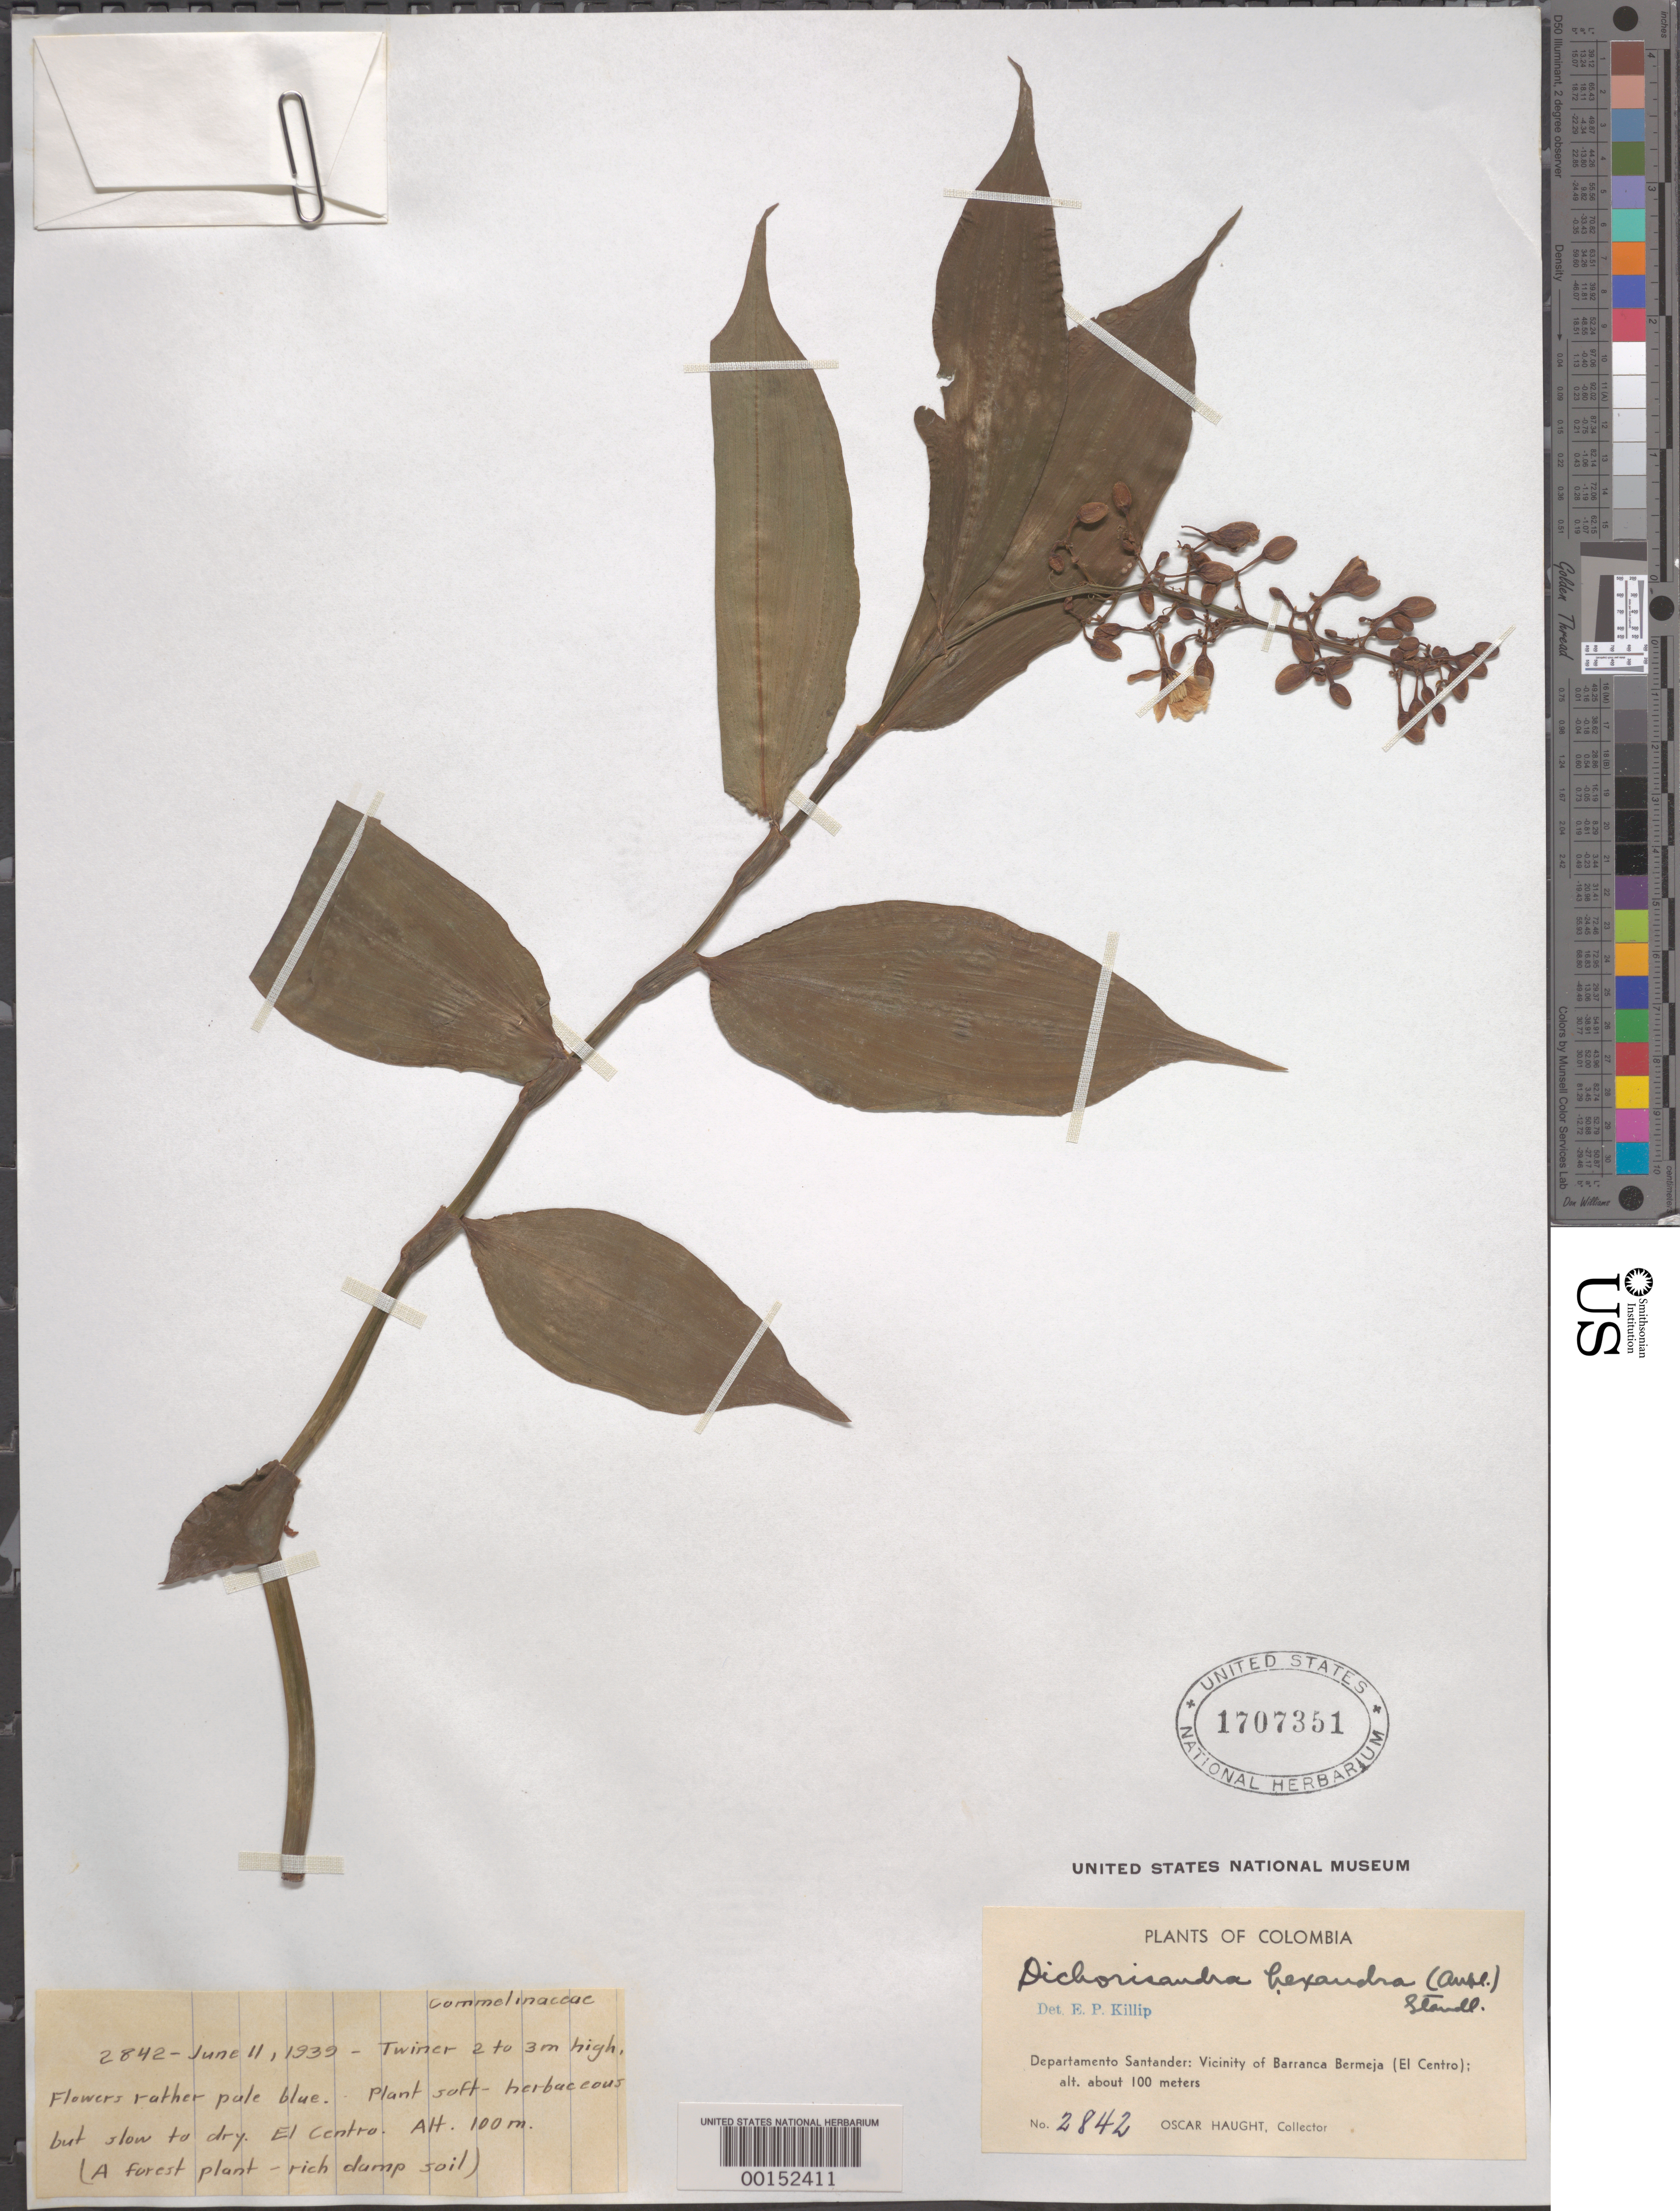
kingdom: Plantae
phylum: Tracheophyta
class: Liliopsida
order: Commelinales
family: Commelinaceae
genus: Dichorisandra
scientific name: Dichorisandra hexandra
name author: (Aubl.) Standl.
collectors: O. L. Haught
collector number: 2842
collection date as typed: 11 Jun 1939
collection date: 1939-06-11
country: Colombia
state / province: Santander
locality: Barrancabermeja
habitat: Rich, damp soil, forest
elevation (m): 100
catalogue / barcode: US 1707351